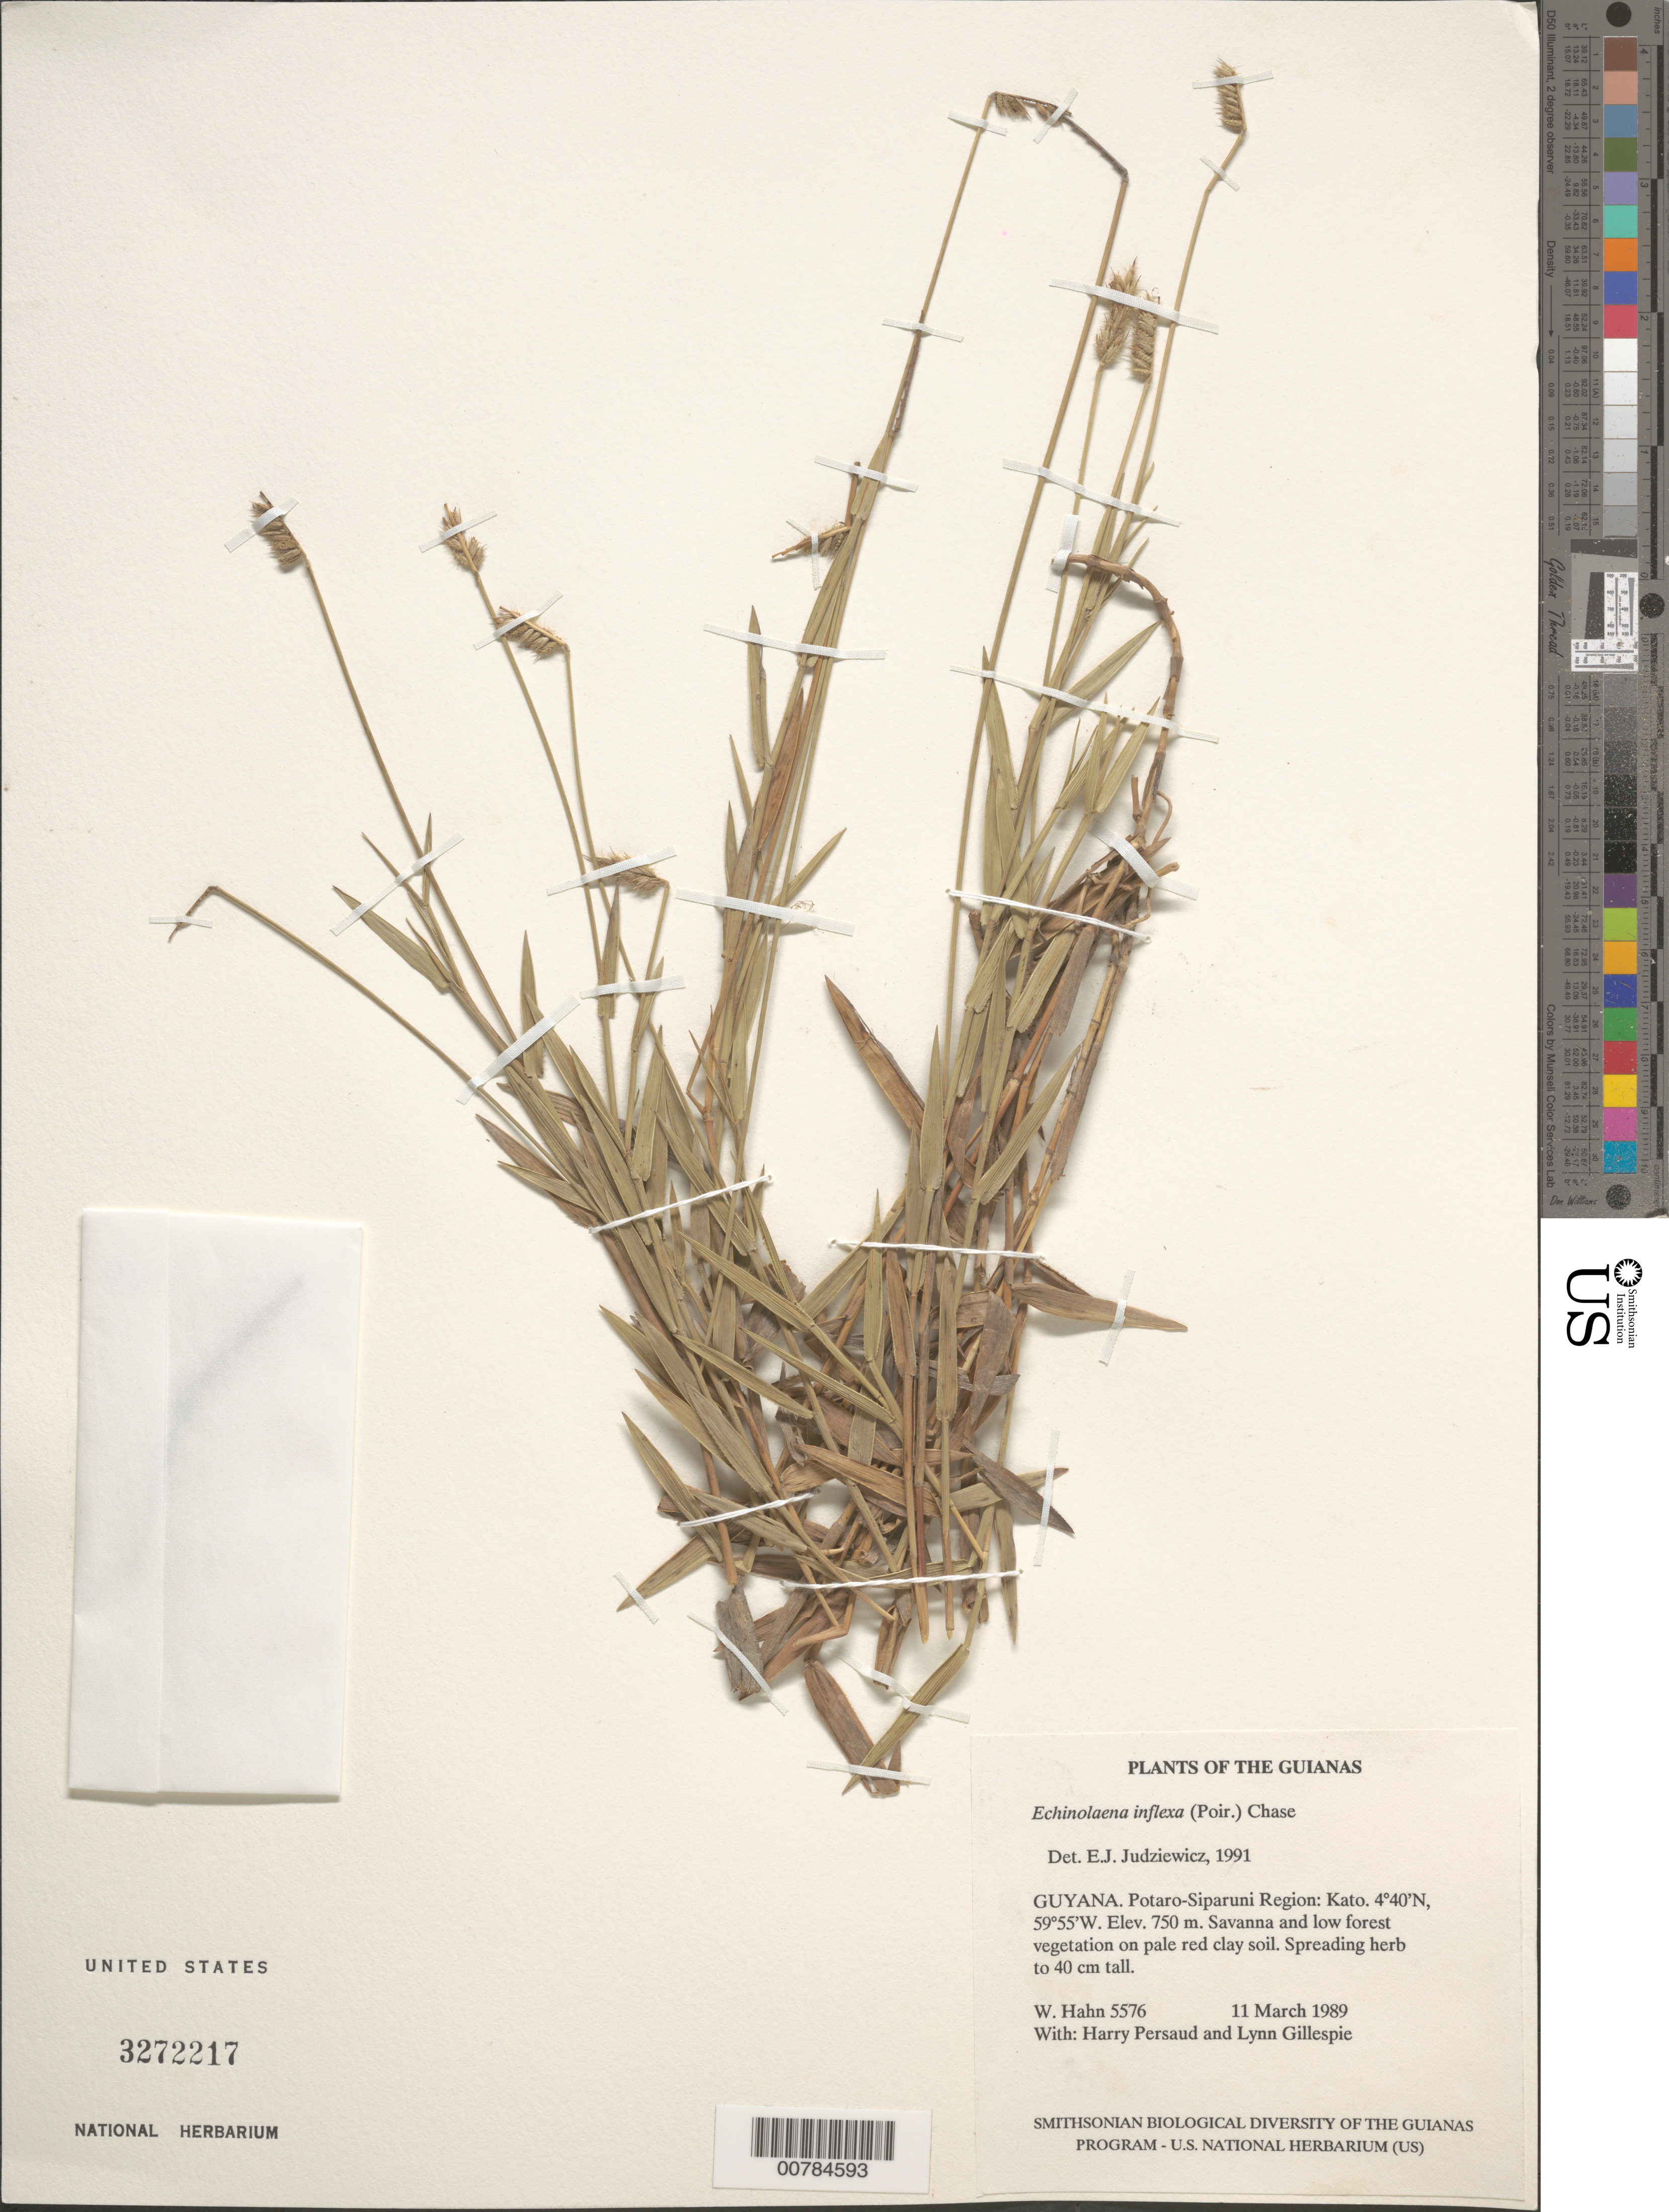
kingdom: Plantae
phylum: Tracheophyta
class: Liliopsida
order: Poales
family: Poaceae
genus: Echinolaena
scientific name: Echinolaena inflexa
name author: (Poir.) Chase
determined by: Judziewicz, E. J.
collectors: W. Hahn, H. Persaud & L. J. Gillespie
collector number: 5576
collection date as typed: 11 March 1989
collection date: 1989-03-11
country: Guyana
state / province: Potaro-Siparuni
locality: Kato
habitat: Savanna and low forest vegetation on pale red clay soil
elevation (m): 750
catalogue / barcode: US 3272217